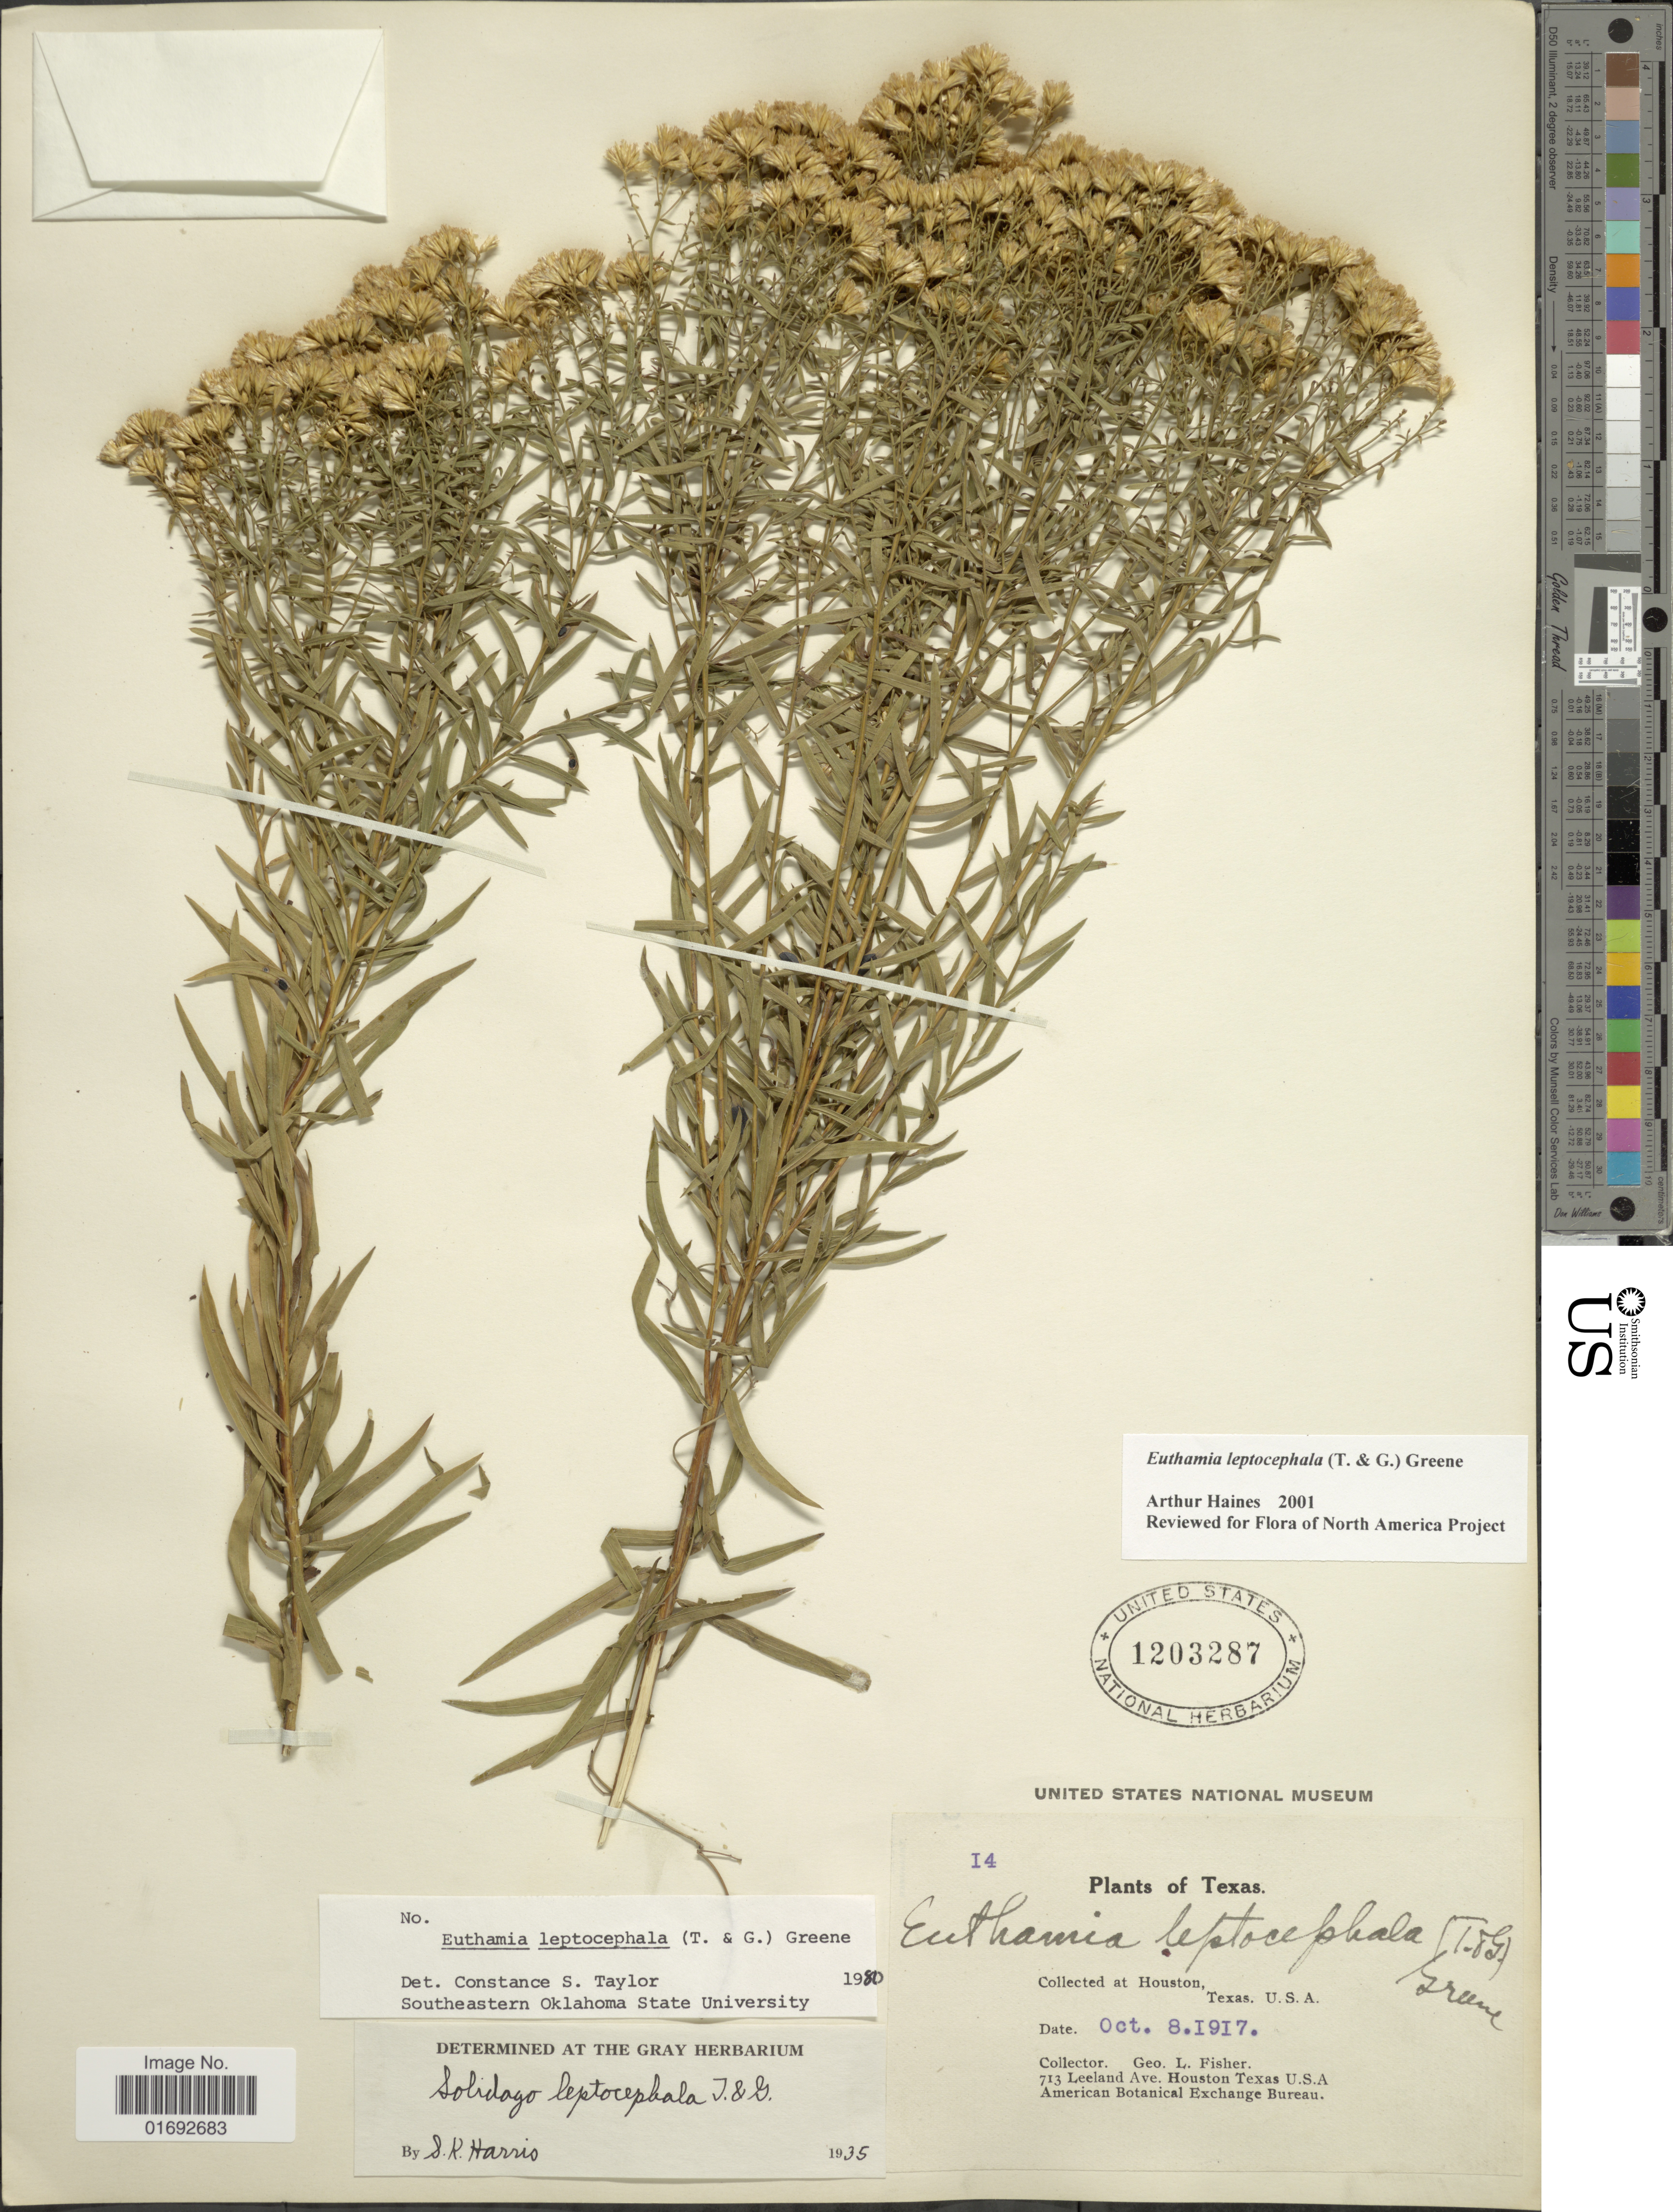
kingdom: Plantae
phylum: Tracheophyta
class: Magnoliopsida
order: Asterales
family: Asteraceae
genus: Euthamia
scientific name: Euthamia leptocephala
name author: (Torr. & A. Gray) Greene ex Porter & Britton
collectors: G. L. Fisher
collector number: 14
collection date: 1917-10-08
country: United States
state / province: Texas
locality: Houston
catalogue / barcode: US 1203287